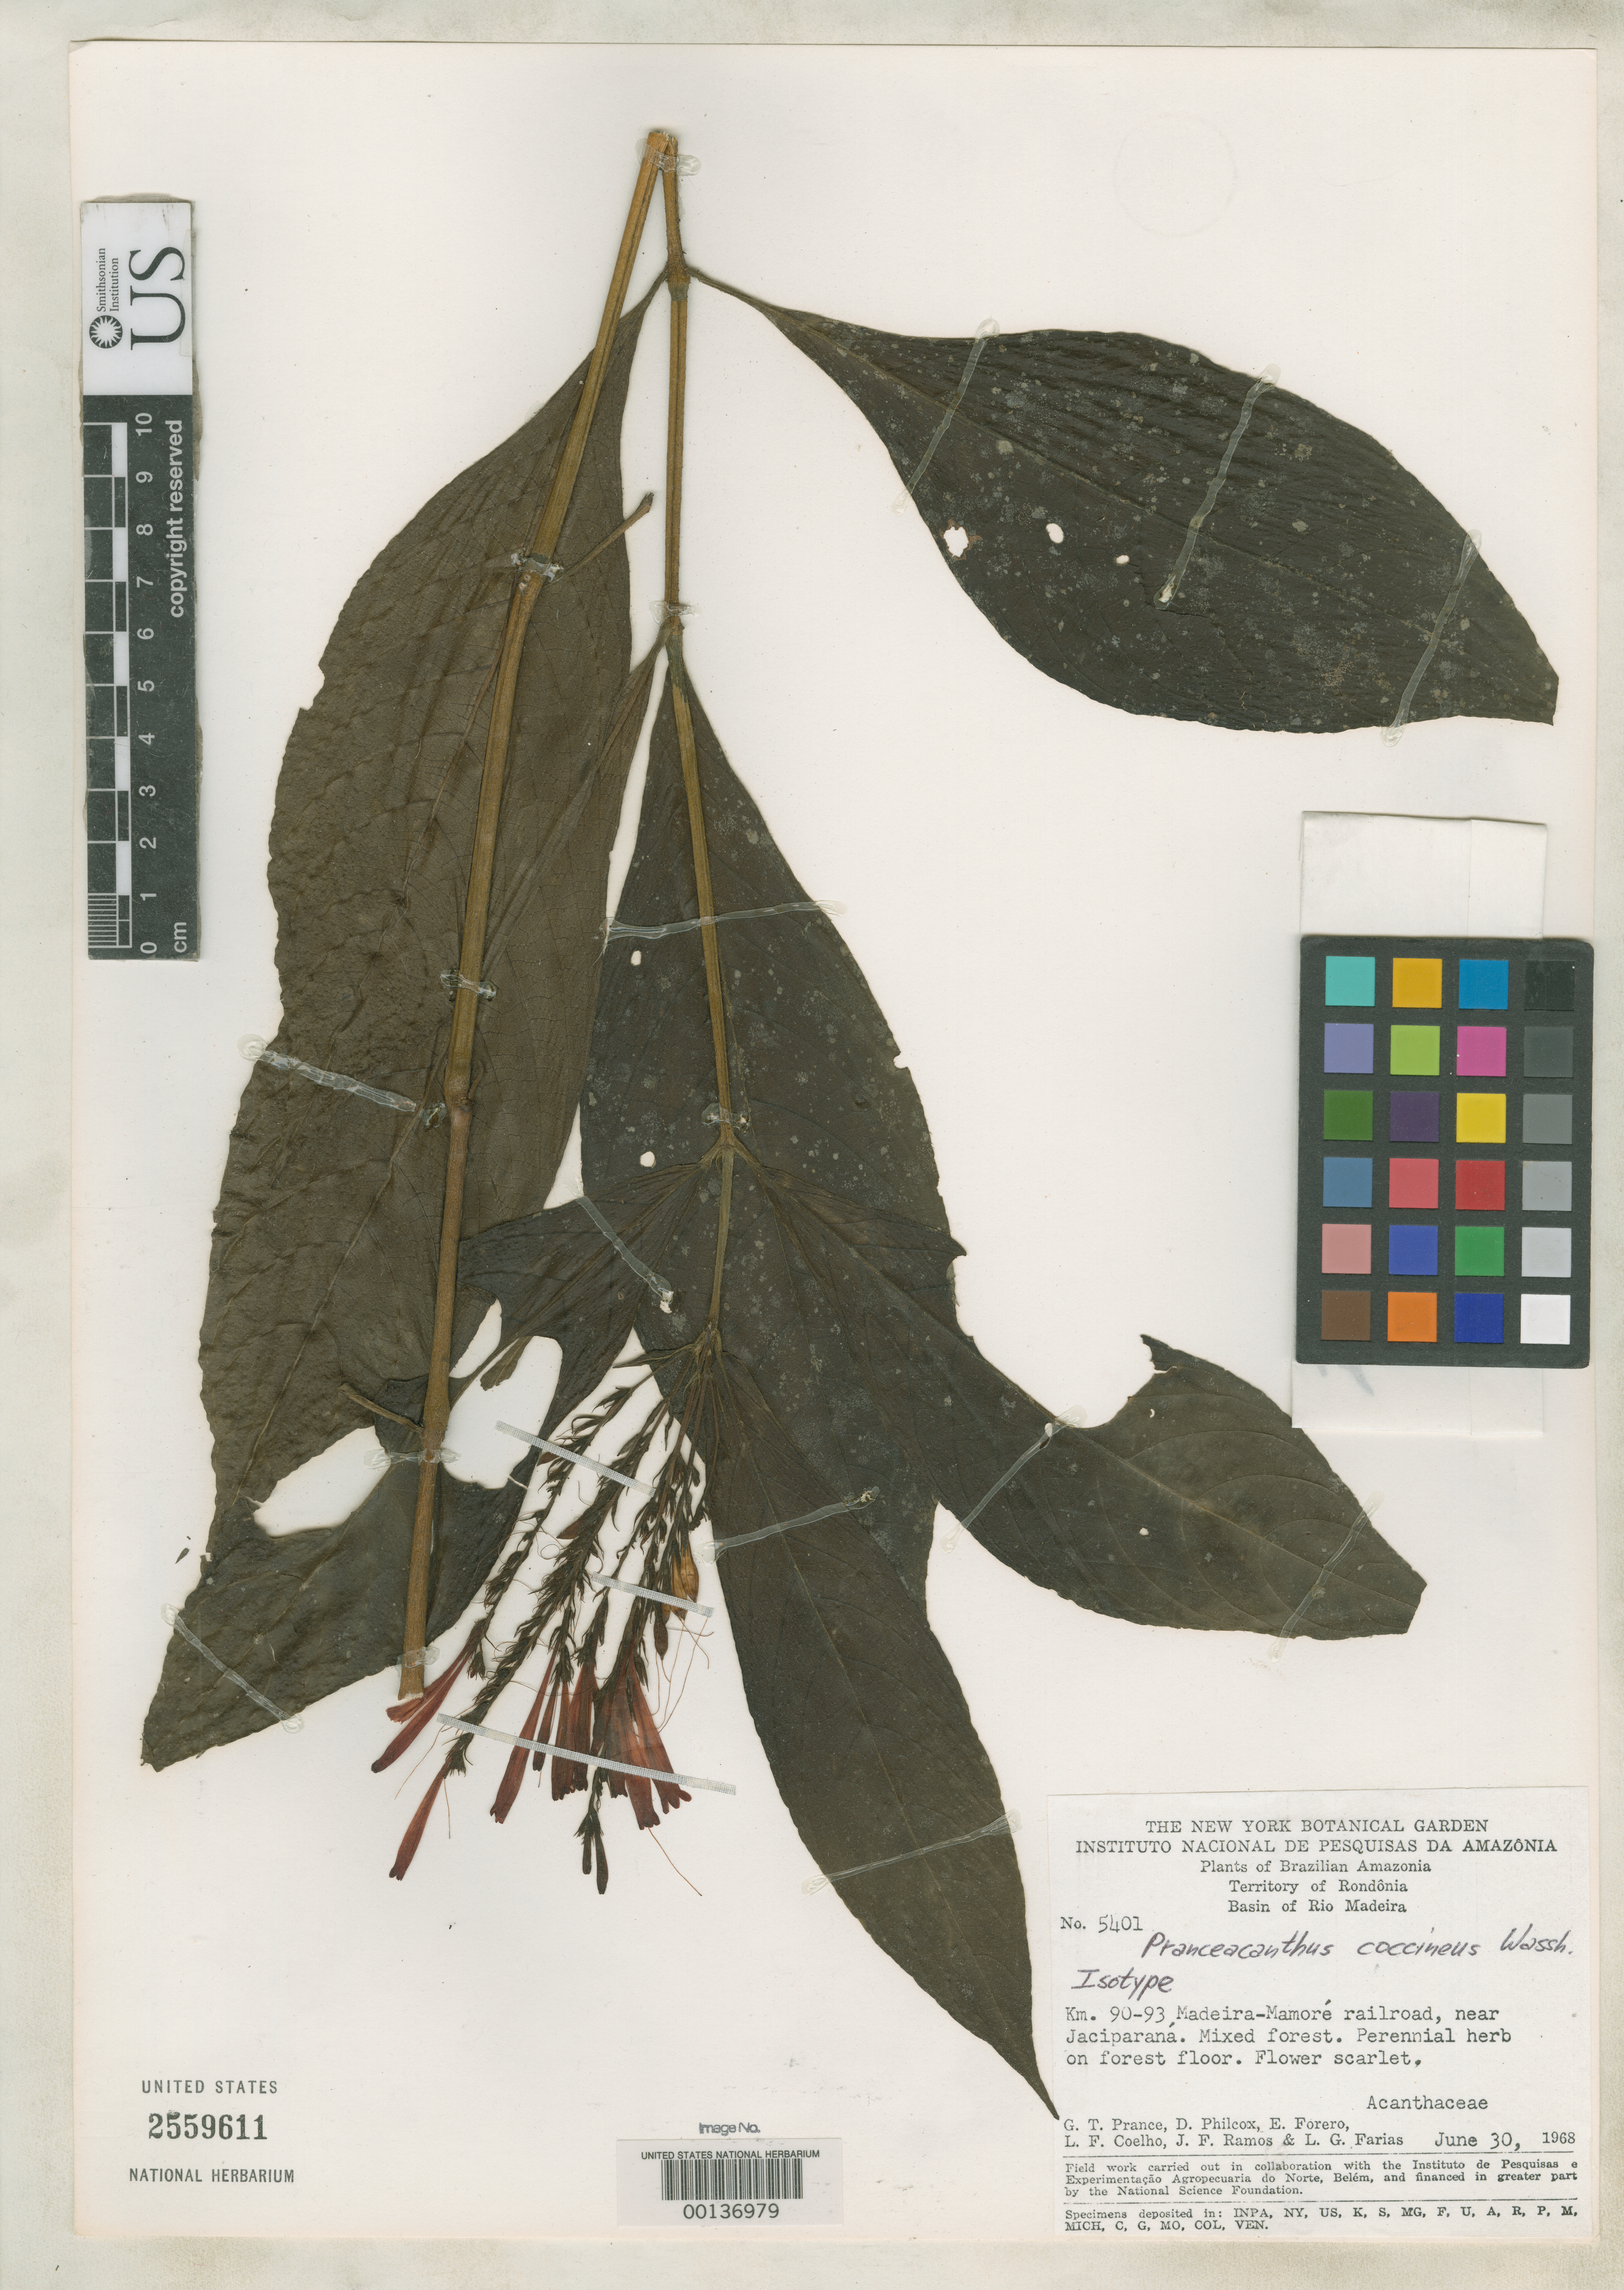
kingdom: Plantae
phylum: Tracheophyta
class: Magnoliopsida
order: Lamiales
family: Acanthaceae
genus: Pranceacanthus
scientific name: Pranceacanthus coccineus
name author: Wassh.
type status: Isotype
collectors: G. T. Prance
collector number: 5401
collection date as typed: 30 Jun 1968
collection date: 1968-06-30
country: Brazil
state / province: Rondônia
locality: Km 90-93, Madeira-Mamore railroad, near Jaciparana.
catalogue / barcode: US 2559611